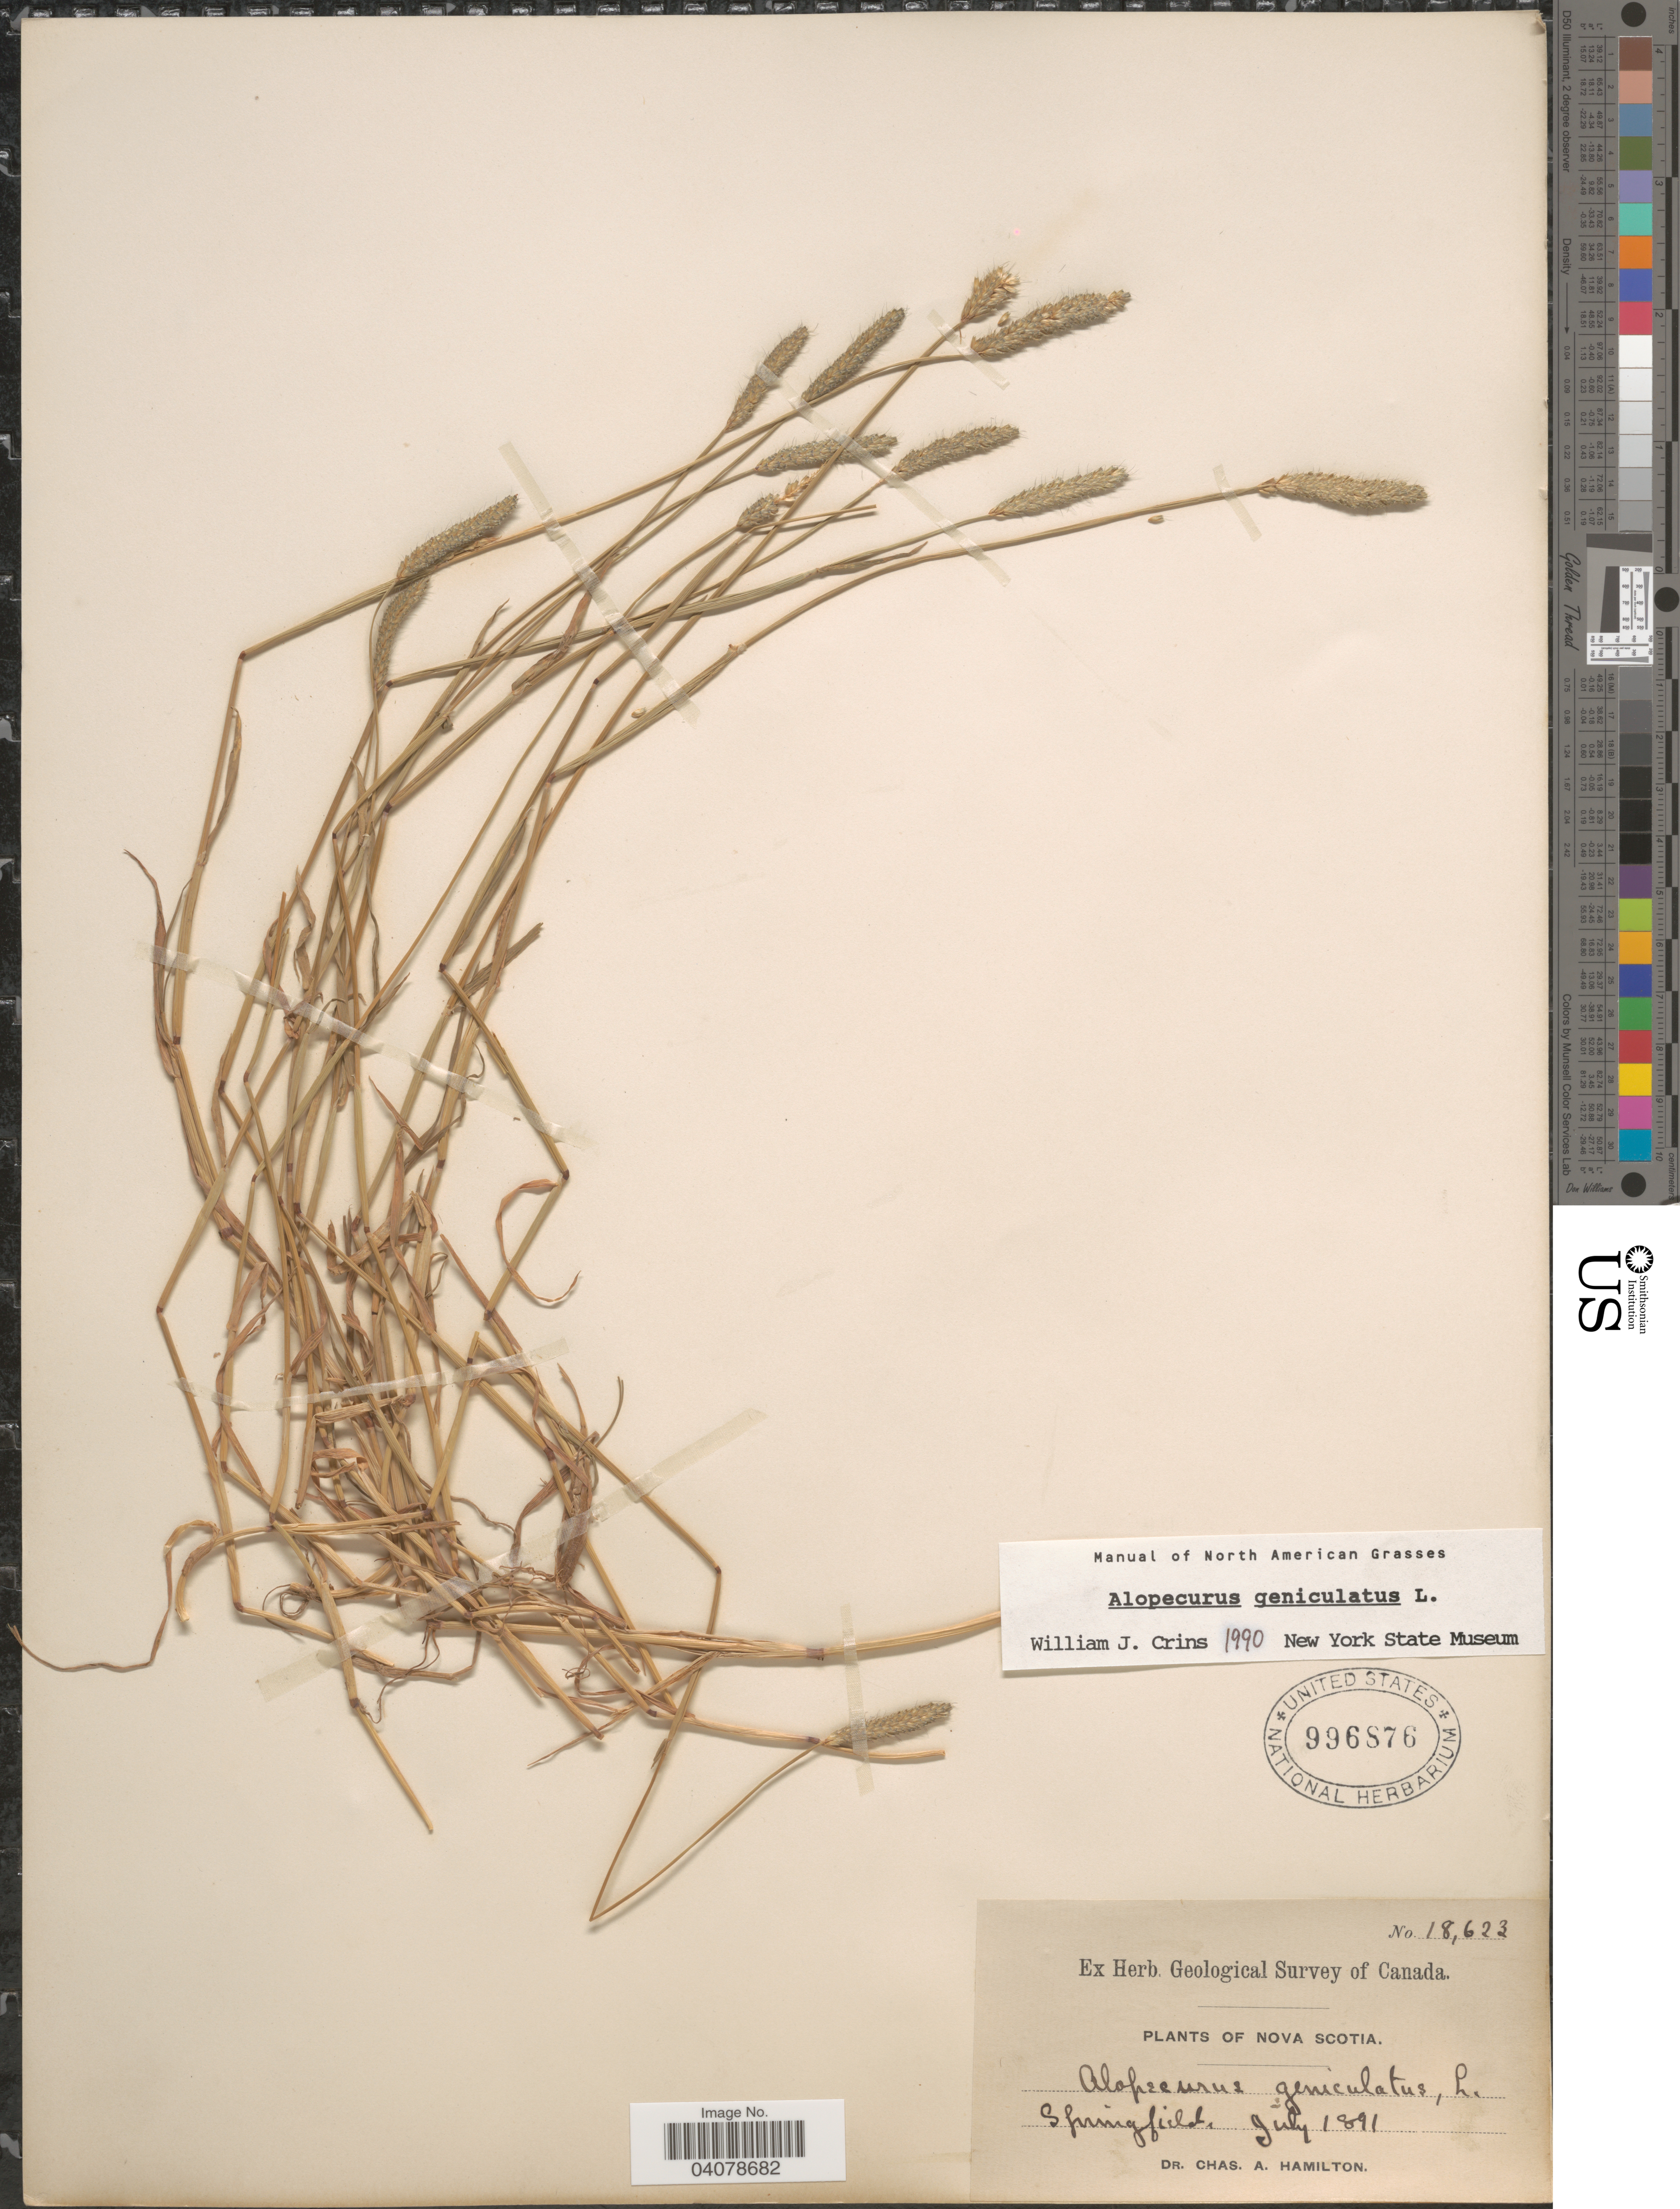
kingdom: Plantae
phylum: Tracheophyta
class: Liliopsida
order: Poales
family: Poaceae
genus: Alopecurus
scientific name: Alopecurus geniculatus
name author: L.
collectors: C. A. Hamilton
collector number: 18623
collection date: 1891-07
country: Canada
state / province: Nova Scotia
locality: Springfield.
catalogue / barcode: US 996876